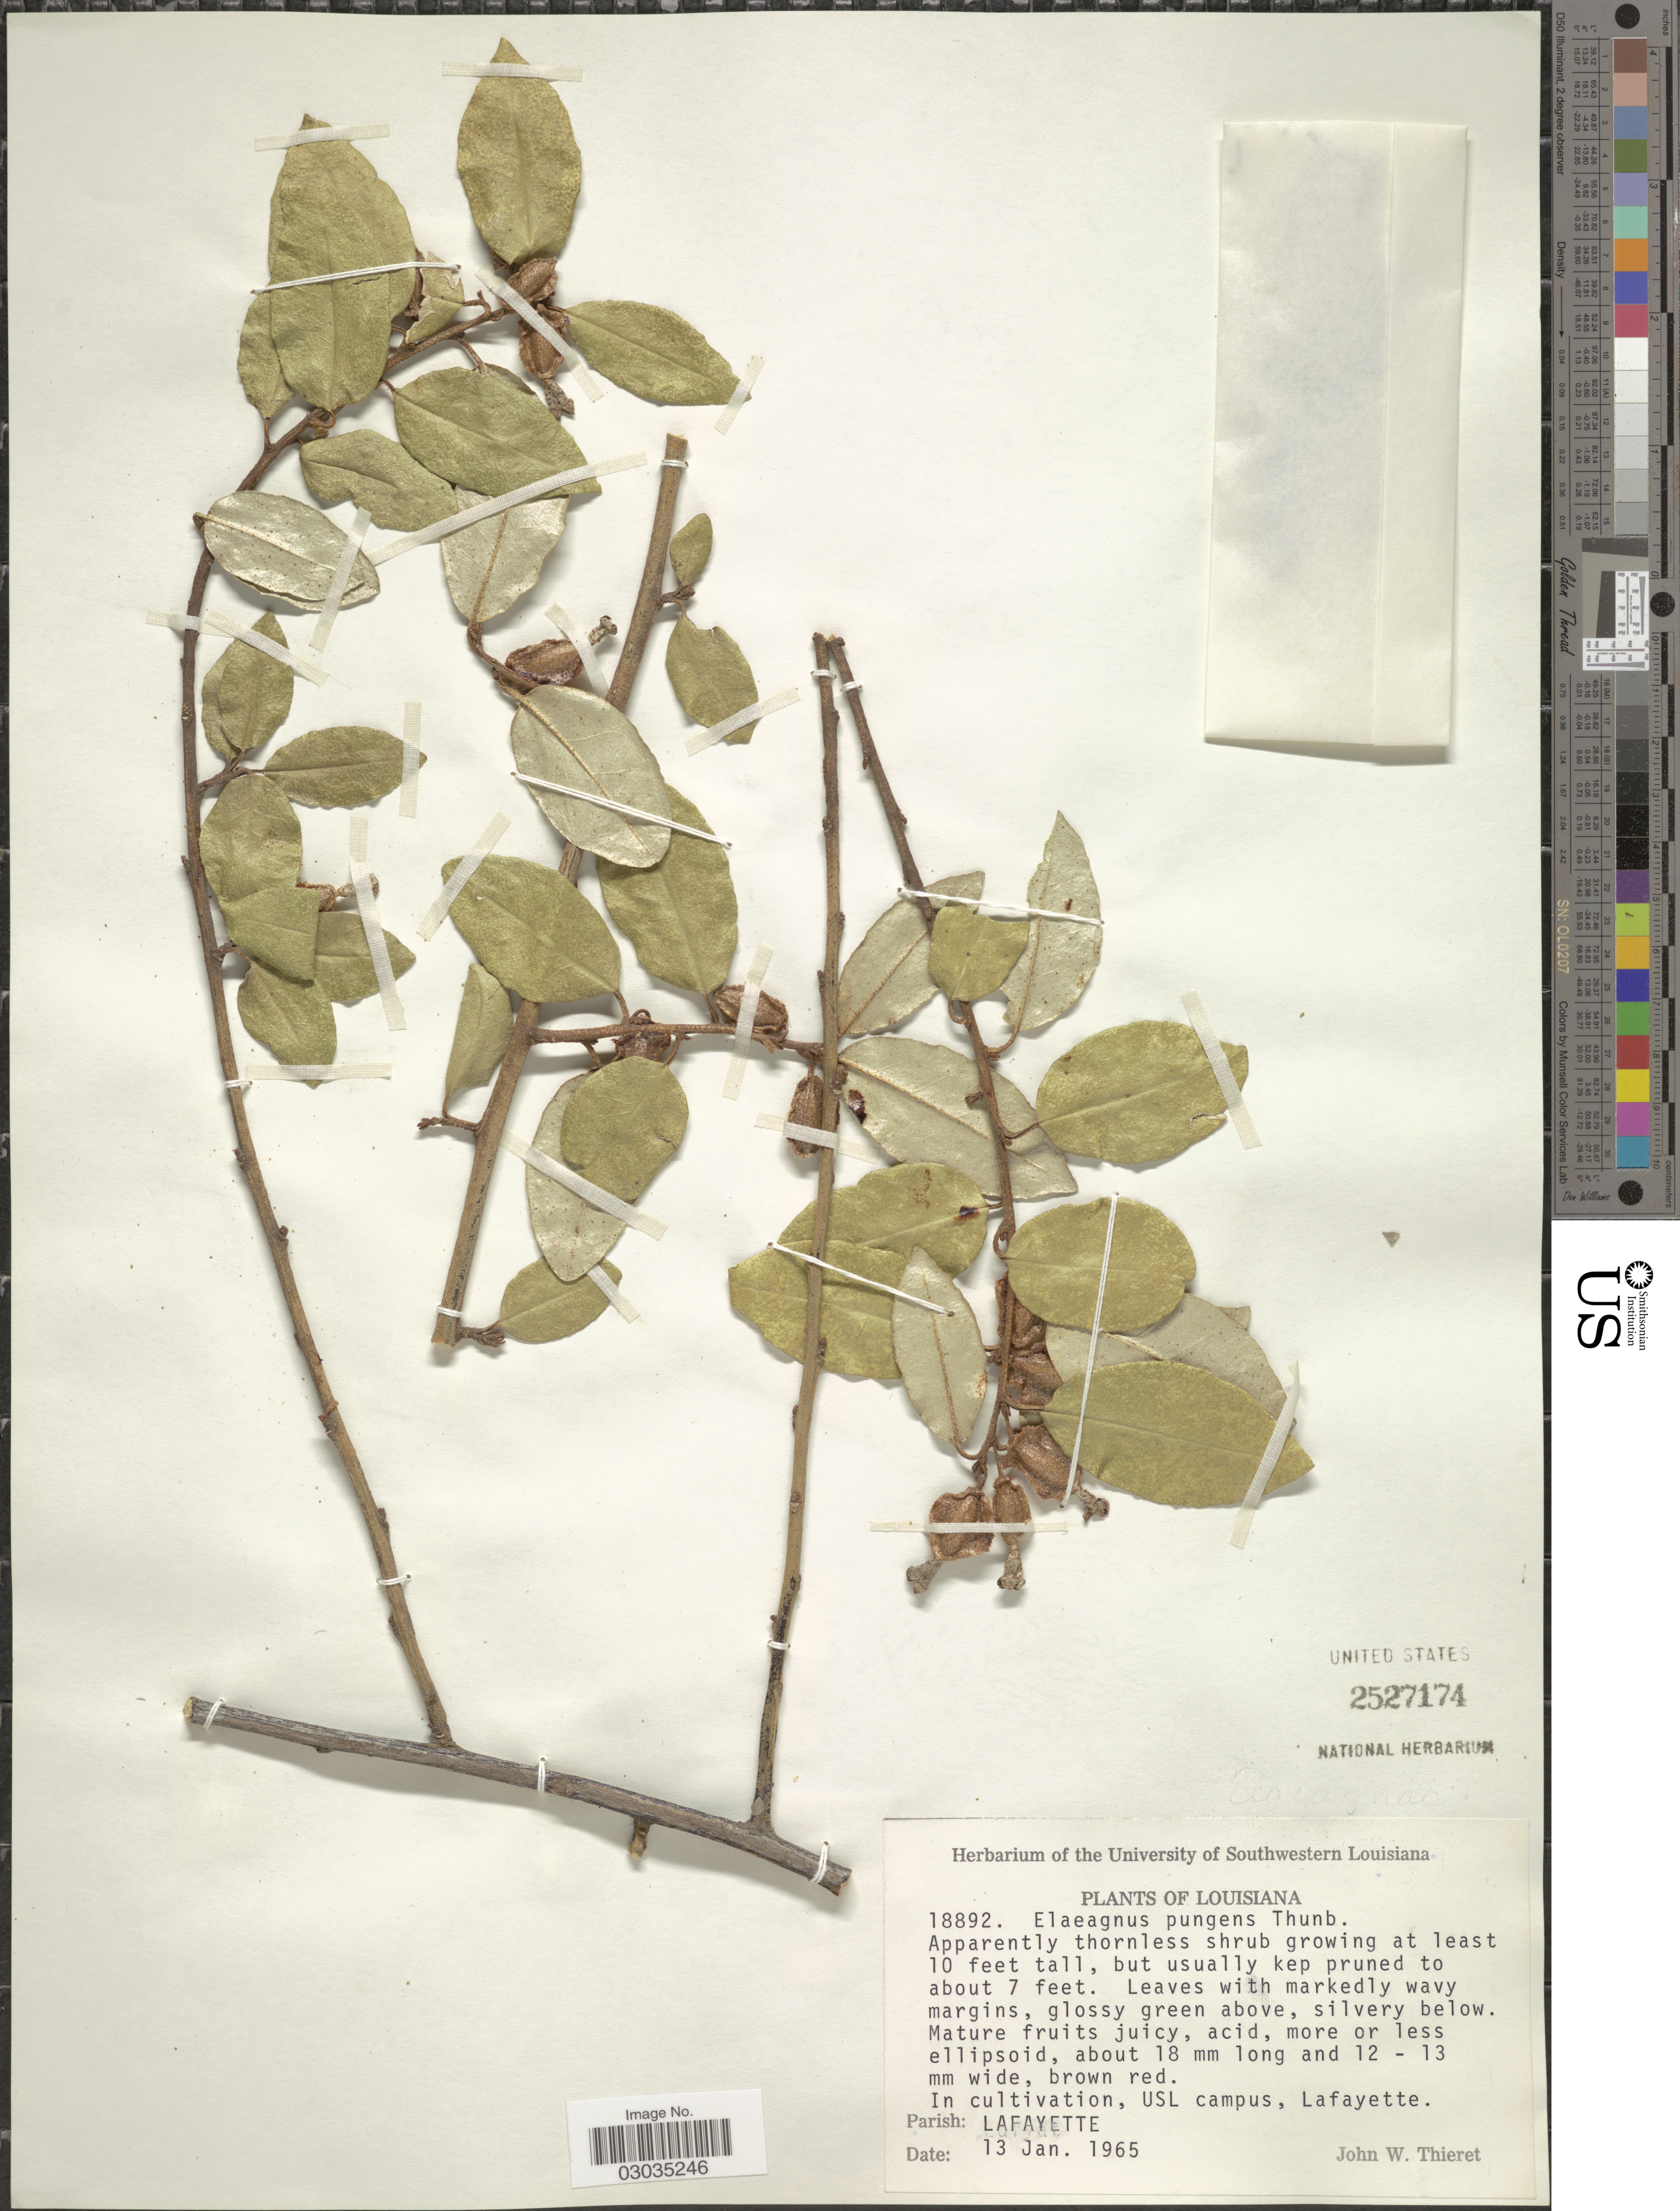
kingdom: Plantae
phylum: Tracheophyta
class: Magnoliopsida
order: Rosales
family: Elaeagnaceae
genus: Elaeagnus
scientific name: Elaeagnus pungens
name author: Thunb.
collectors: J. W. Thieret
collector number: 18892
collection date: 1965-01-13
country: United States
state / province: Louisiana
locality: In cultivation, USL campus, Lafayette, Parish: Lafayette.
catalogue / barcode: US 2527174